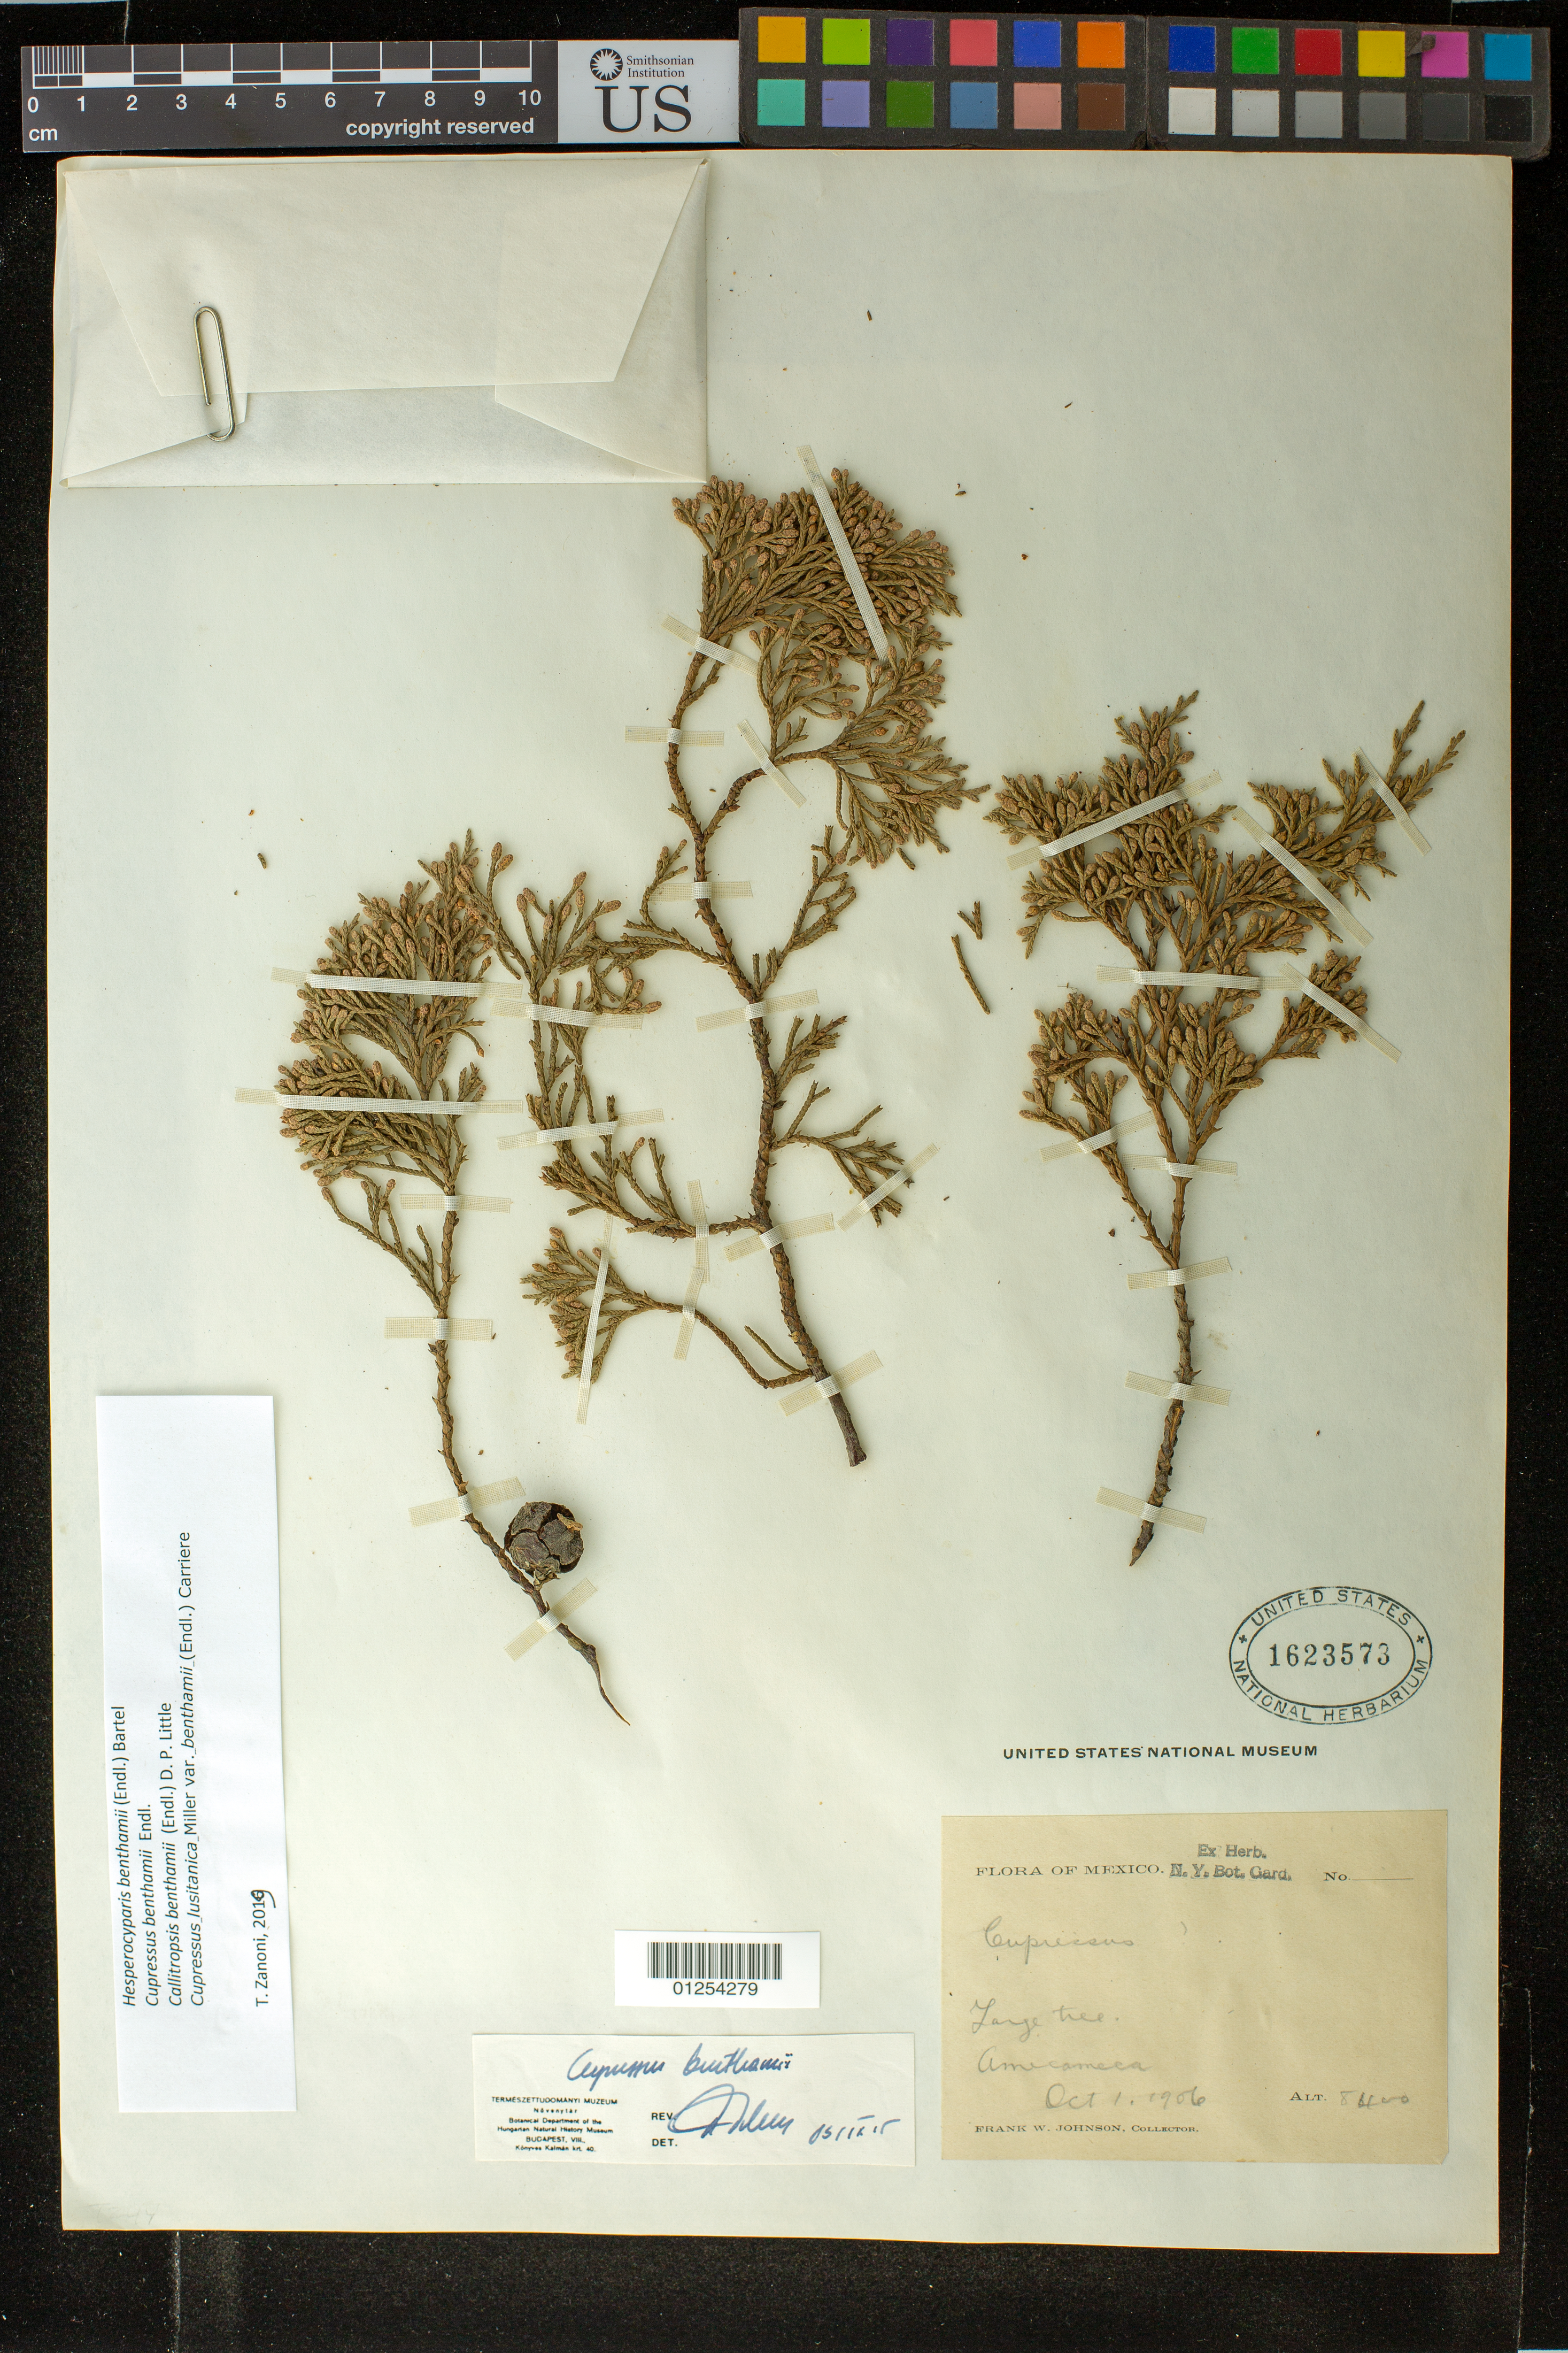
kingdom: Plantae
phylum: Tracheophyta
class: Pinopsida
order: Pinales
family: Cupressaceae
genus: Hesperocyparis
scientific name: Hesperocyparis benthamii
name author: (Endl.) Bartel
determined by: Zanoni, T. A., (NY), New York Botanical Garden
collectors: F. W. Johnson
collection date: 1906-10-01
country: Mexico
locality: Amecameca.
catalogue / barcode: US 1623573